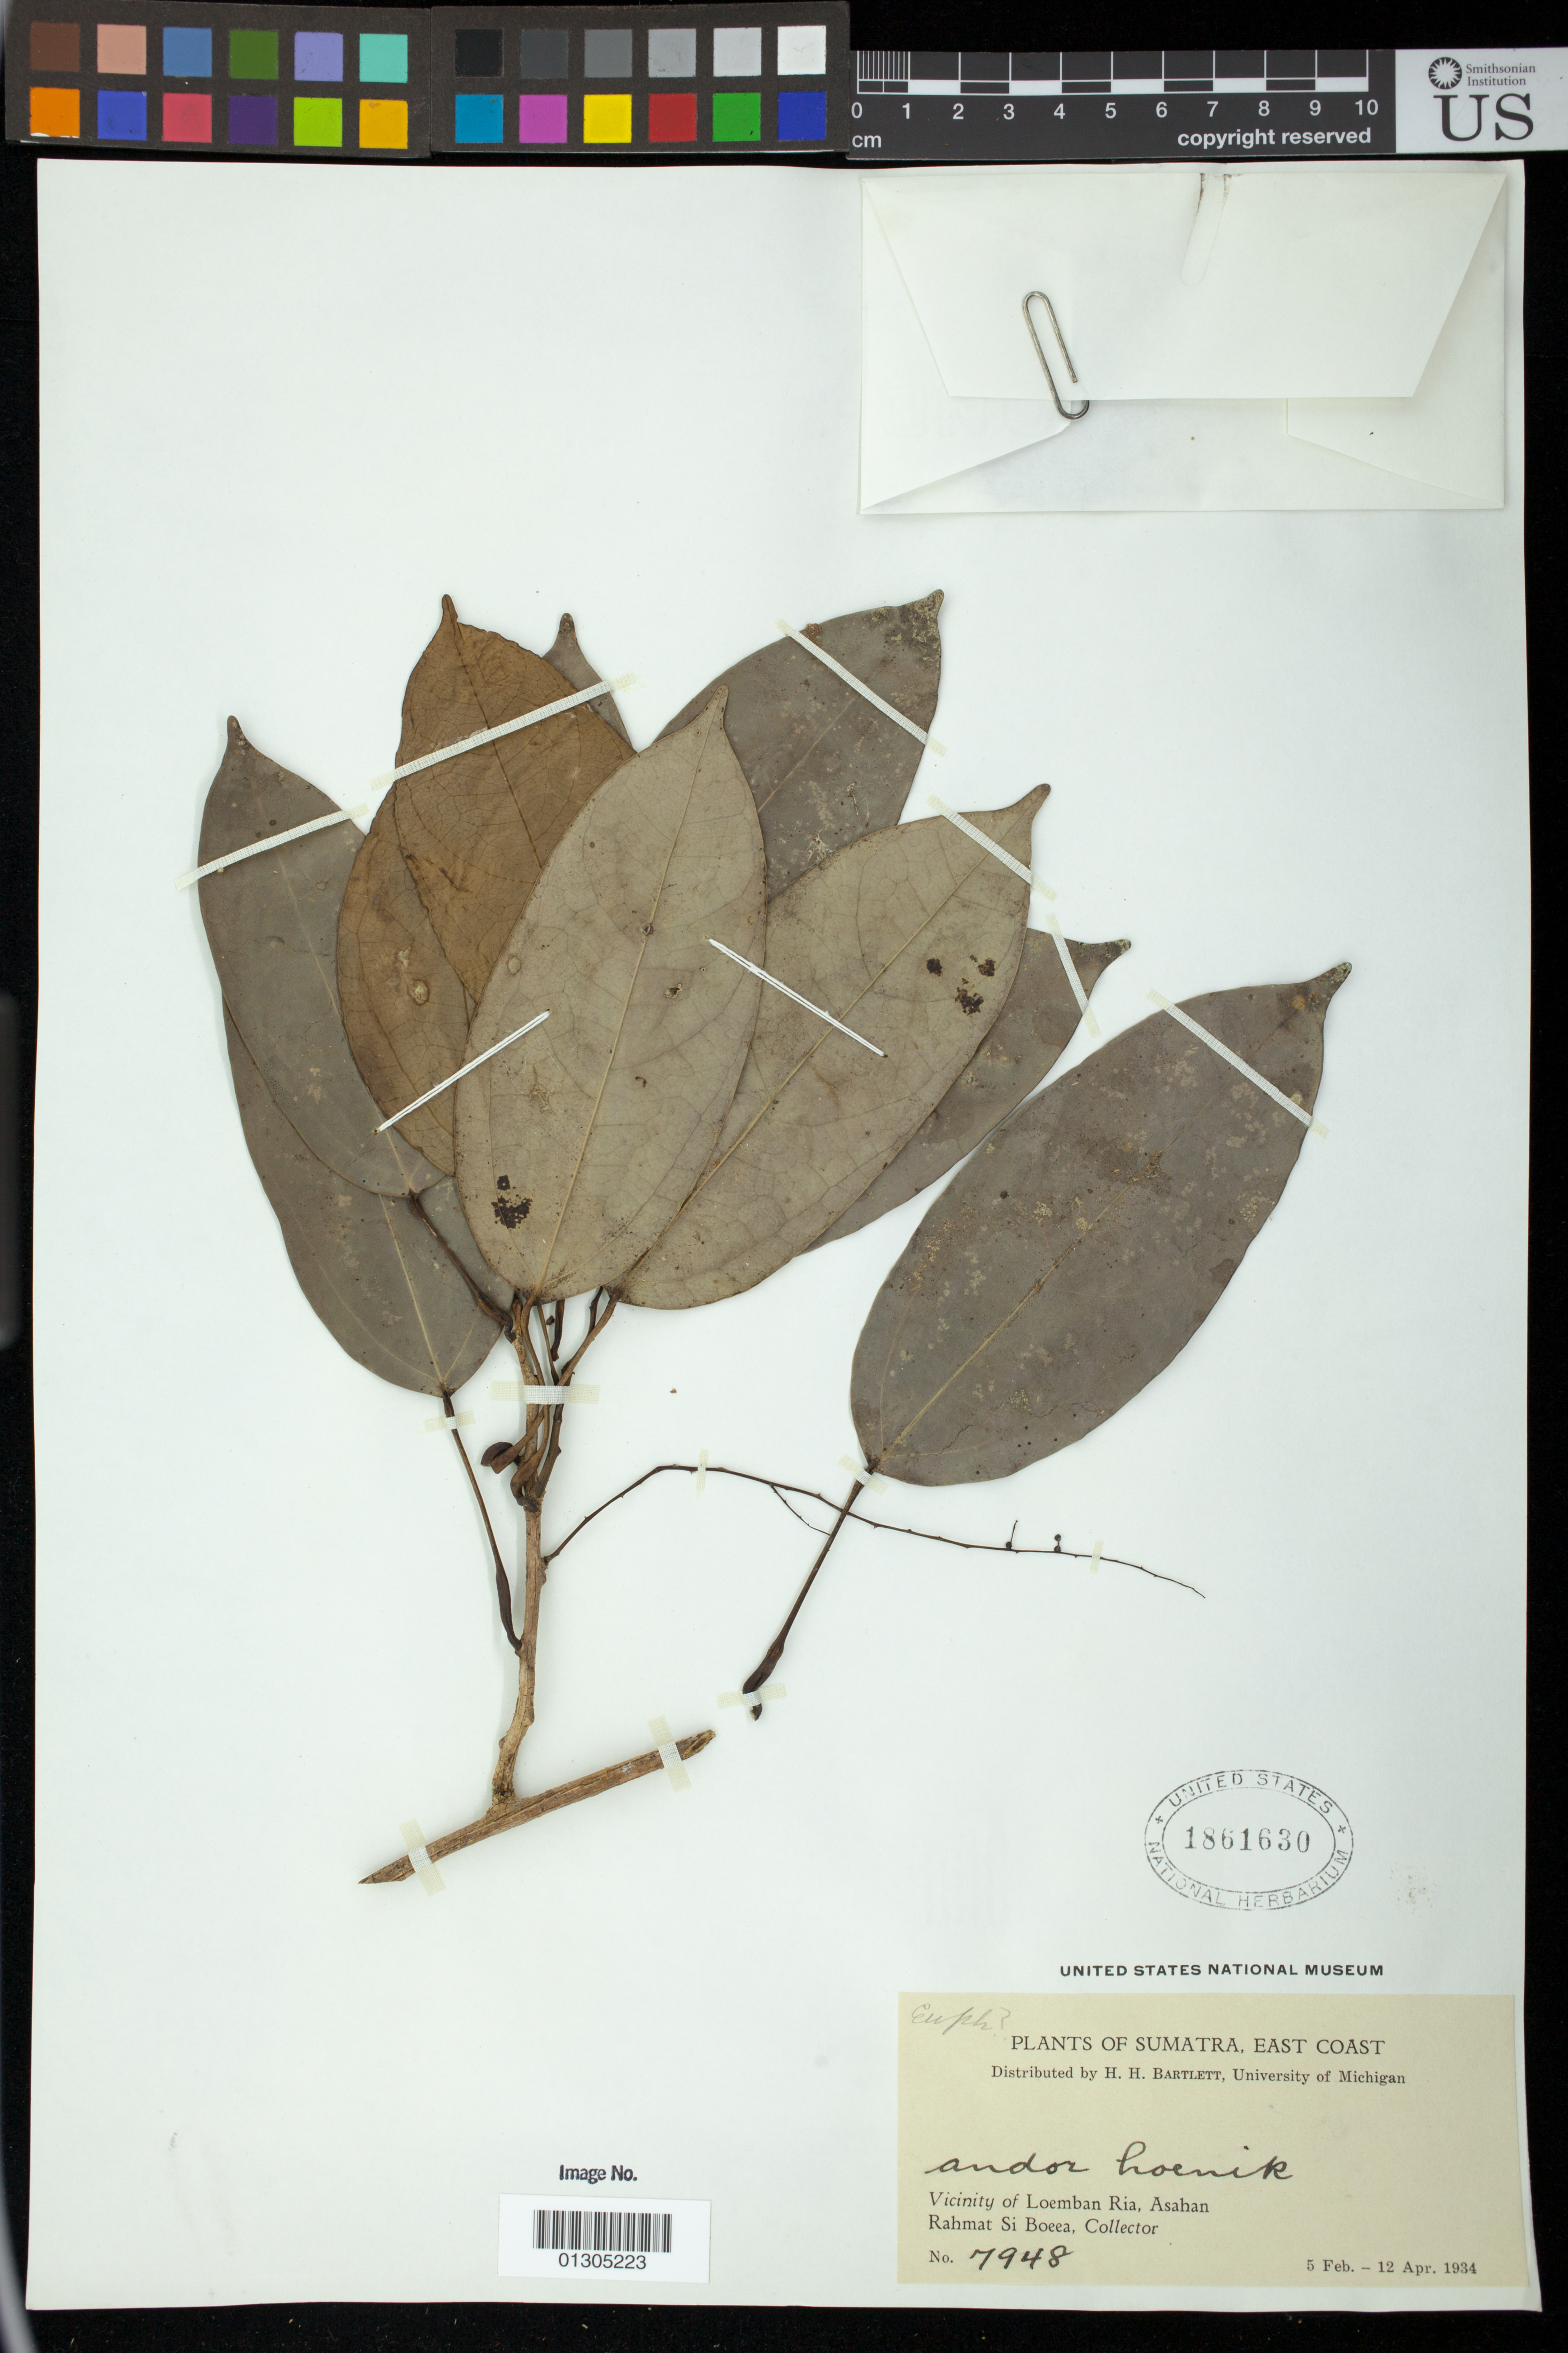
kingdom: Plantae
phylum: Tracheophyta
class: Magnoliopsida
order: Malpighiales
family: Euphorbiaceae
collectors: Rahmat Si Boeea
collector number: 7948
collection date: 1934-02-05/1934-04-12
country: Indonesia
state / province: Sumatra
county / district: Sumatera Utara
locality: Vicinity of Loemban Ria, Asahan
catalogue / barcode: US 1861630